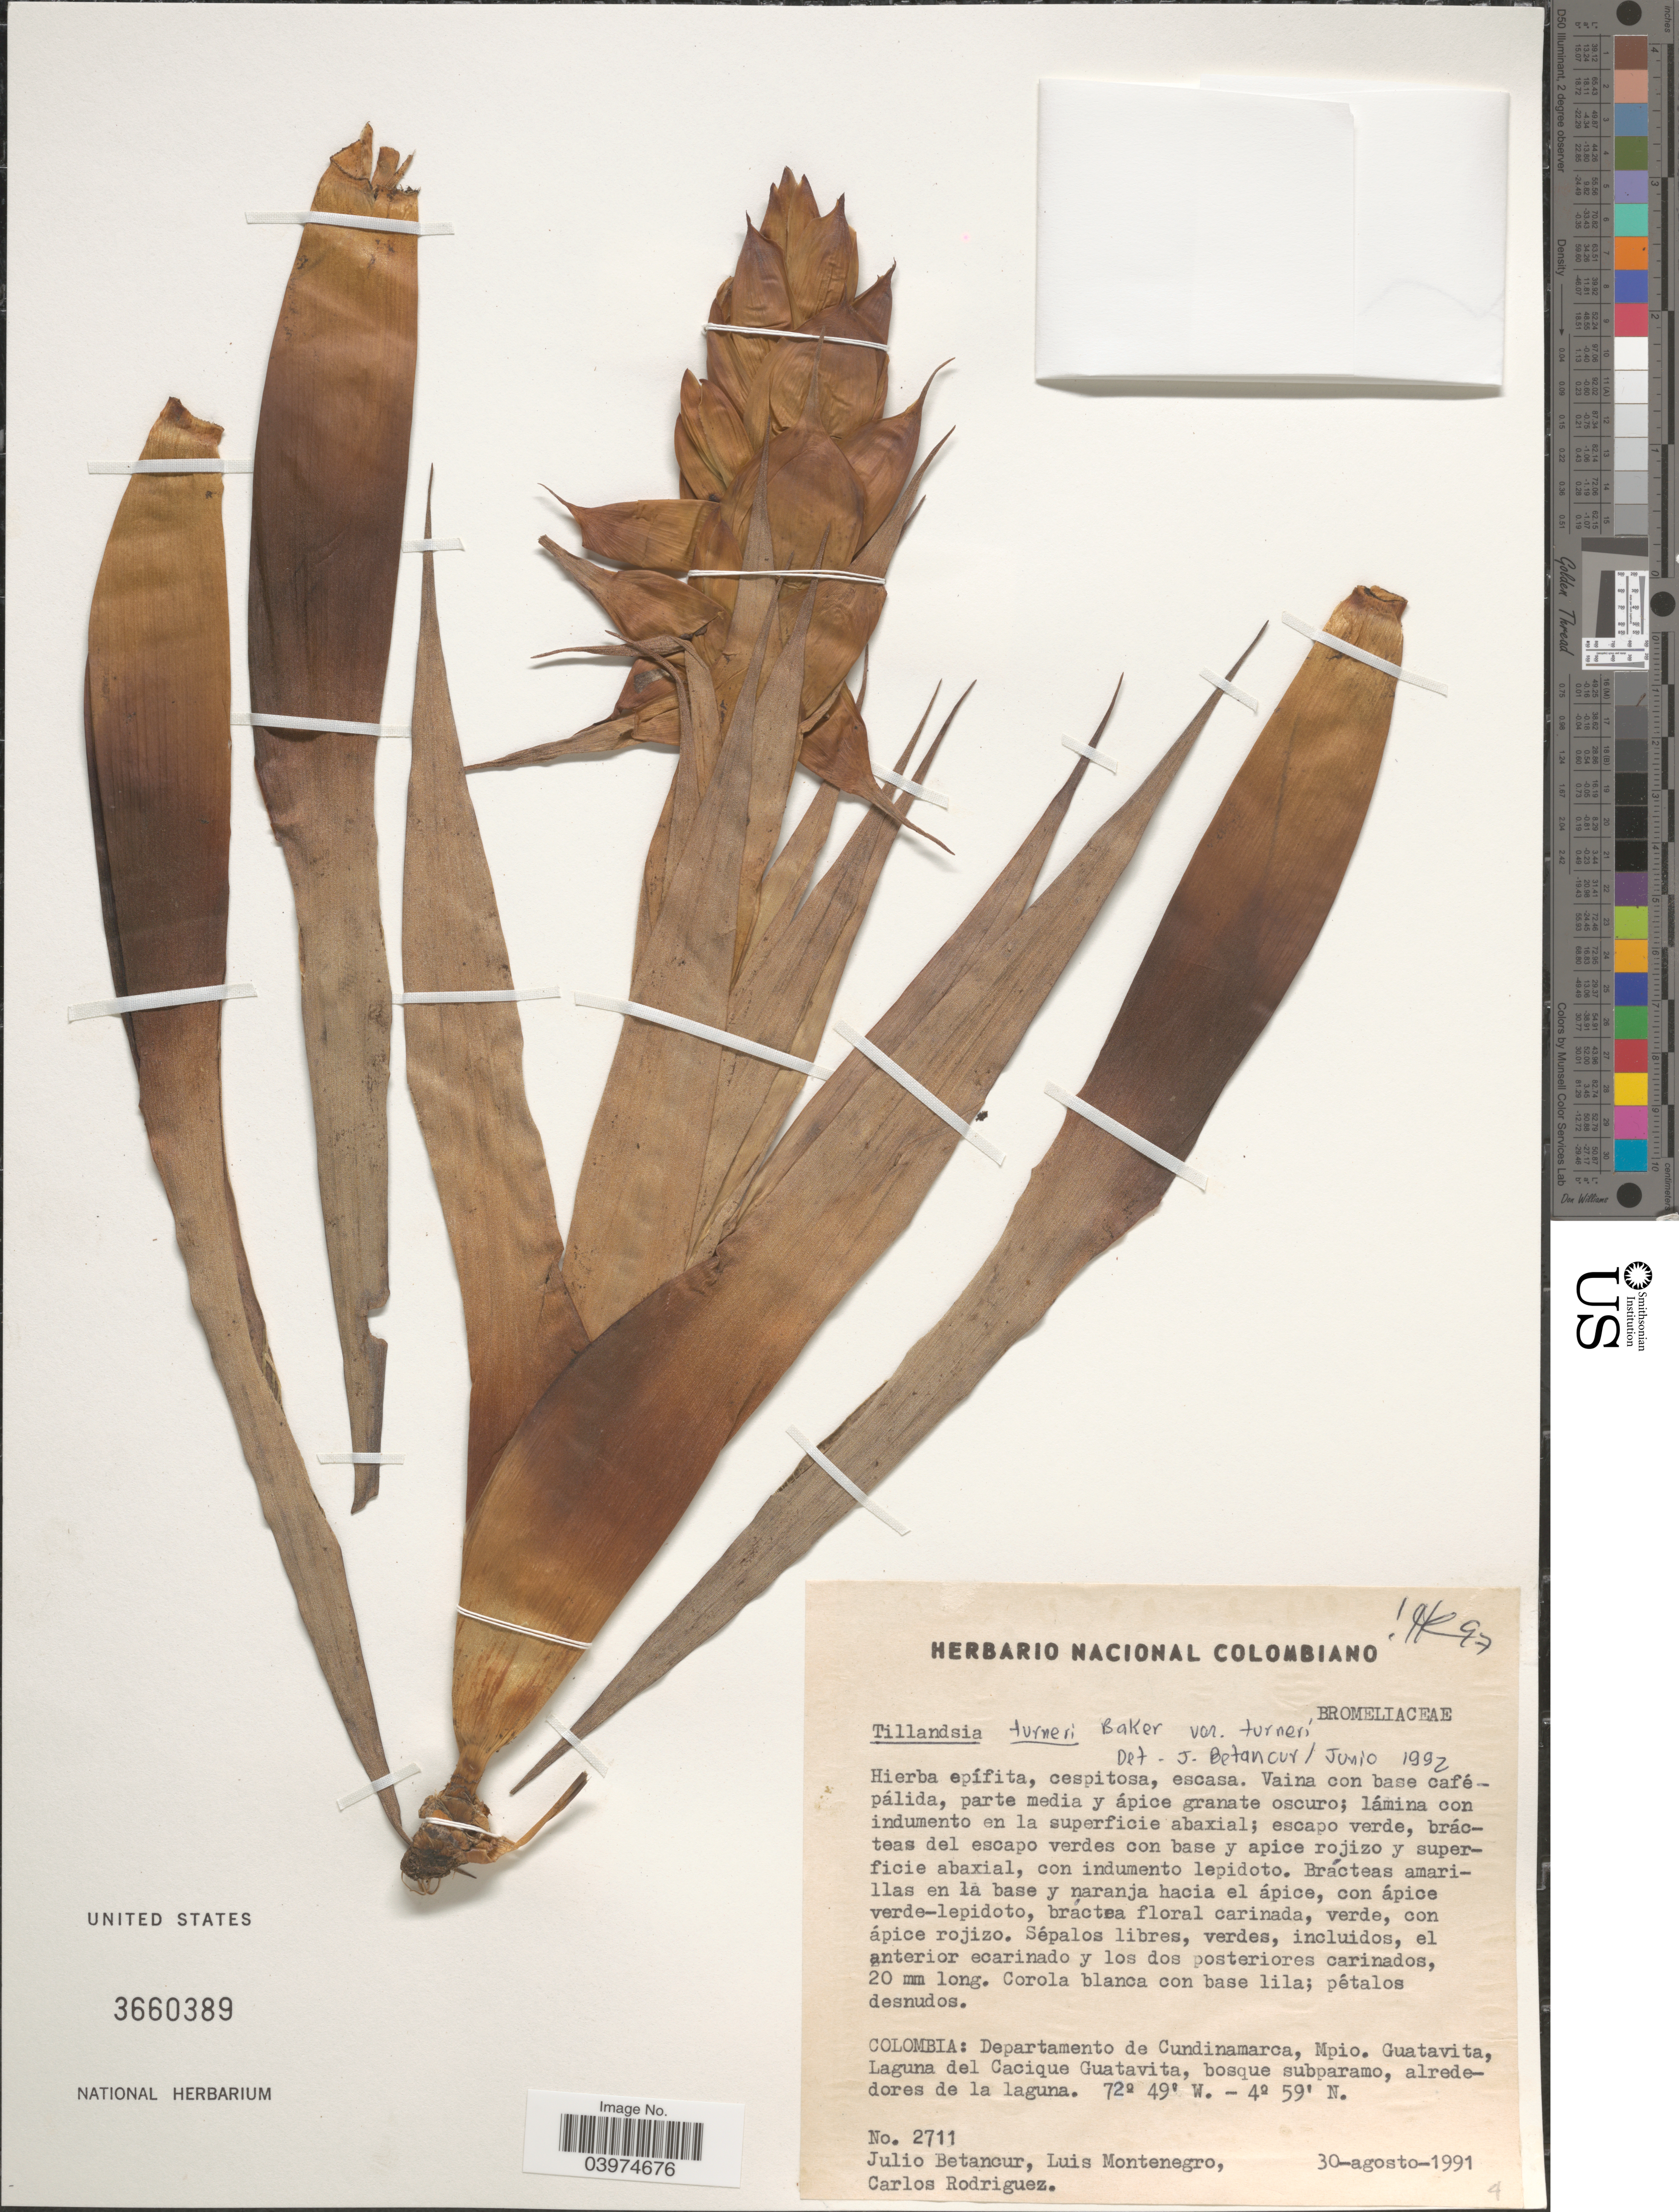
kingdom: Plantae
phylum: Tracheophyta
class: Liliopsida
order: Poales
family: Bromeliaceae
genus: Tillandsia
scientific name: Tillandsia turneri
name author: Baker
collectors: J. Betancur, L. Montenegro & C. Rodriguez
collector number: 2711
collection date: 1991-08-30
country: Colombia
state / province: Cundinamarca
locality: Departamento de Cundinamarca, Mpio. Guatavita, Laguna del Cacique Guatavita, bosque subparamo, alrededores de la laguna.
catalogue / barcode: US 3660389